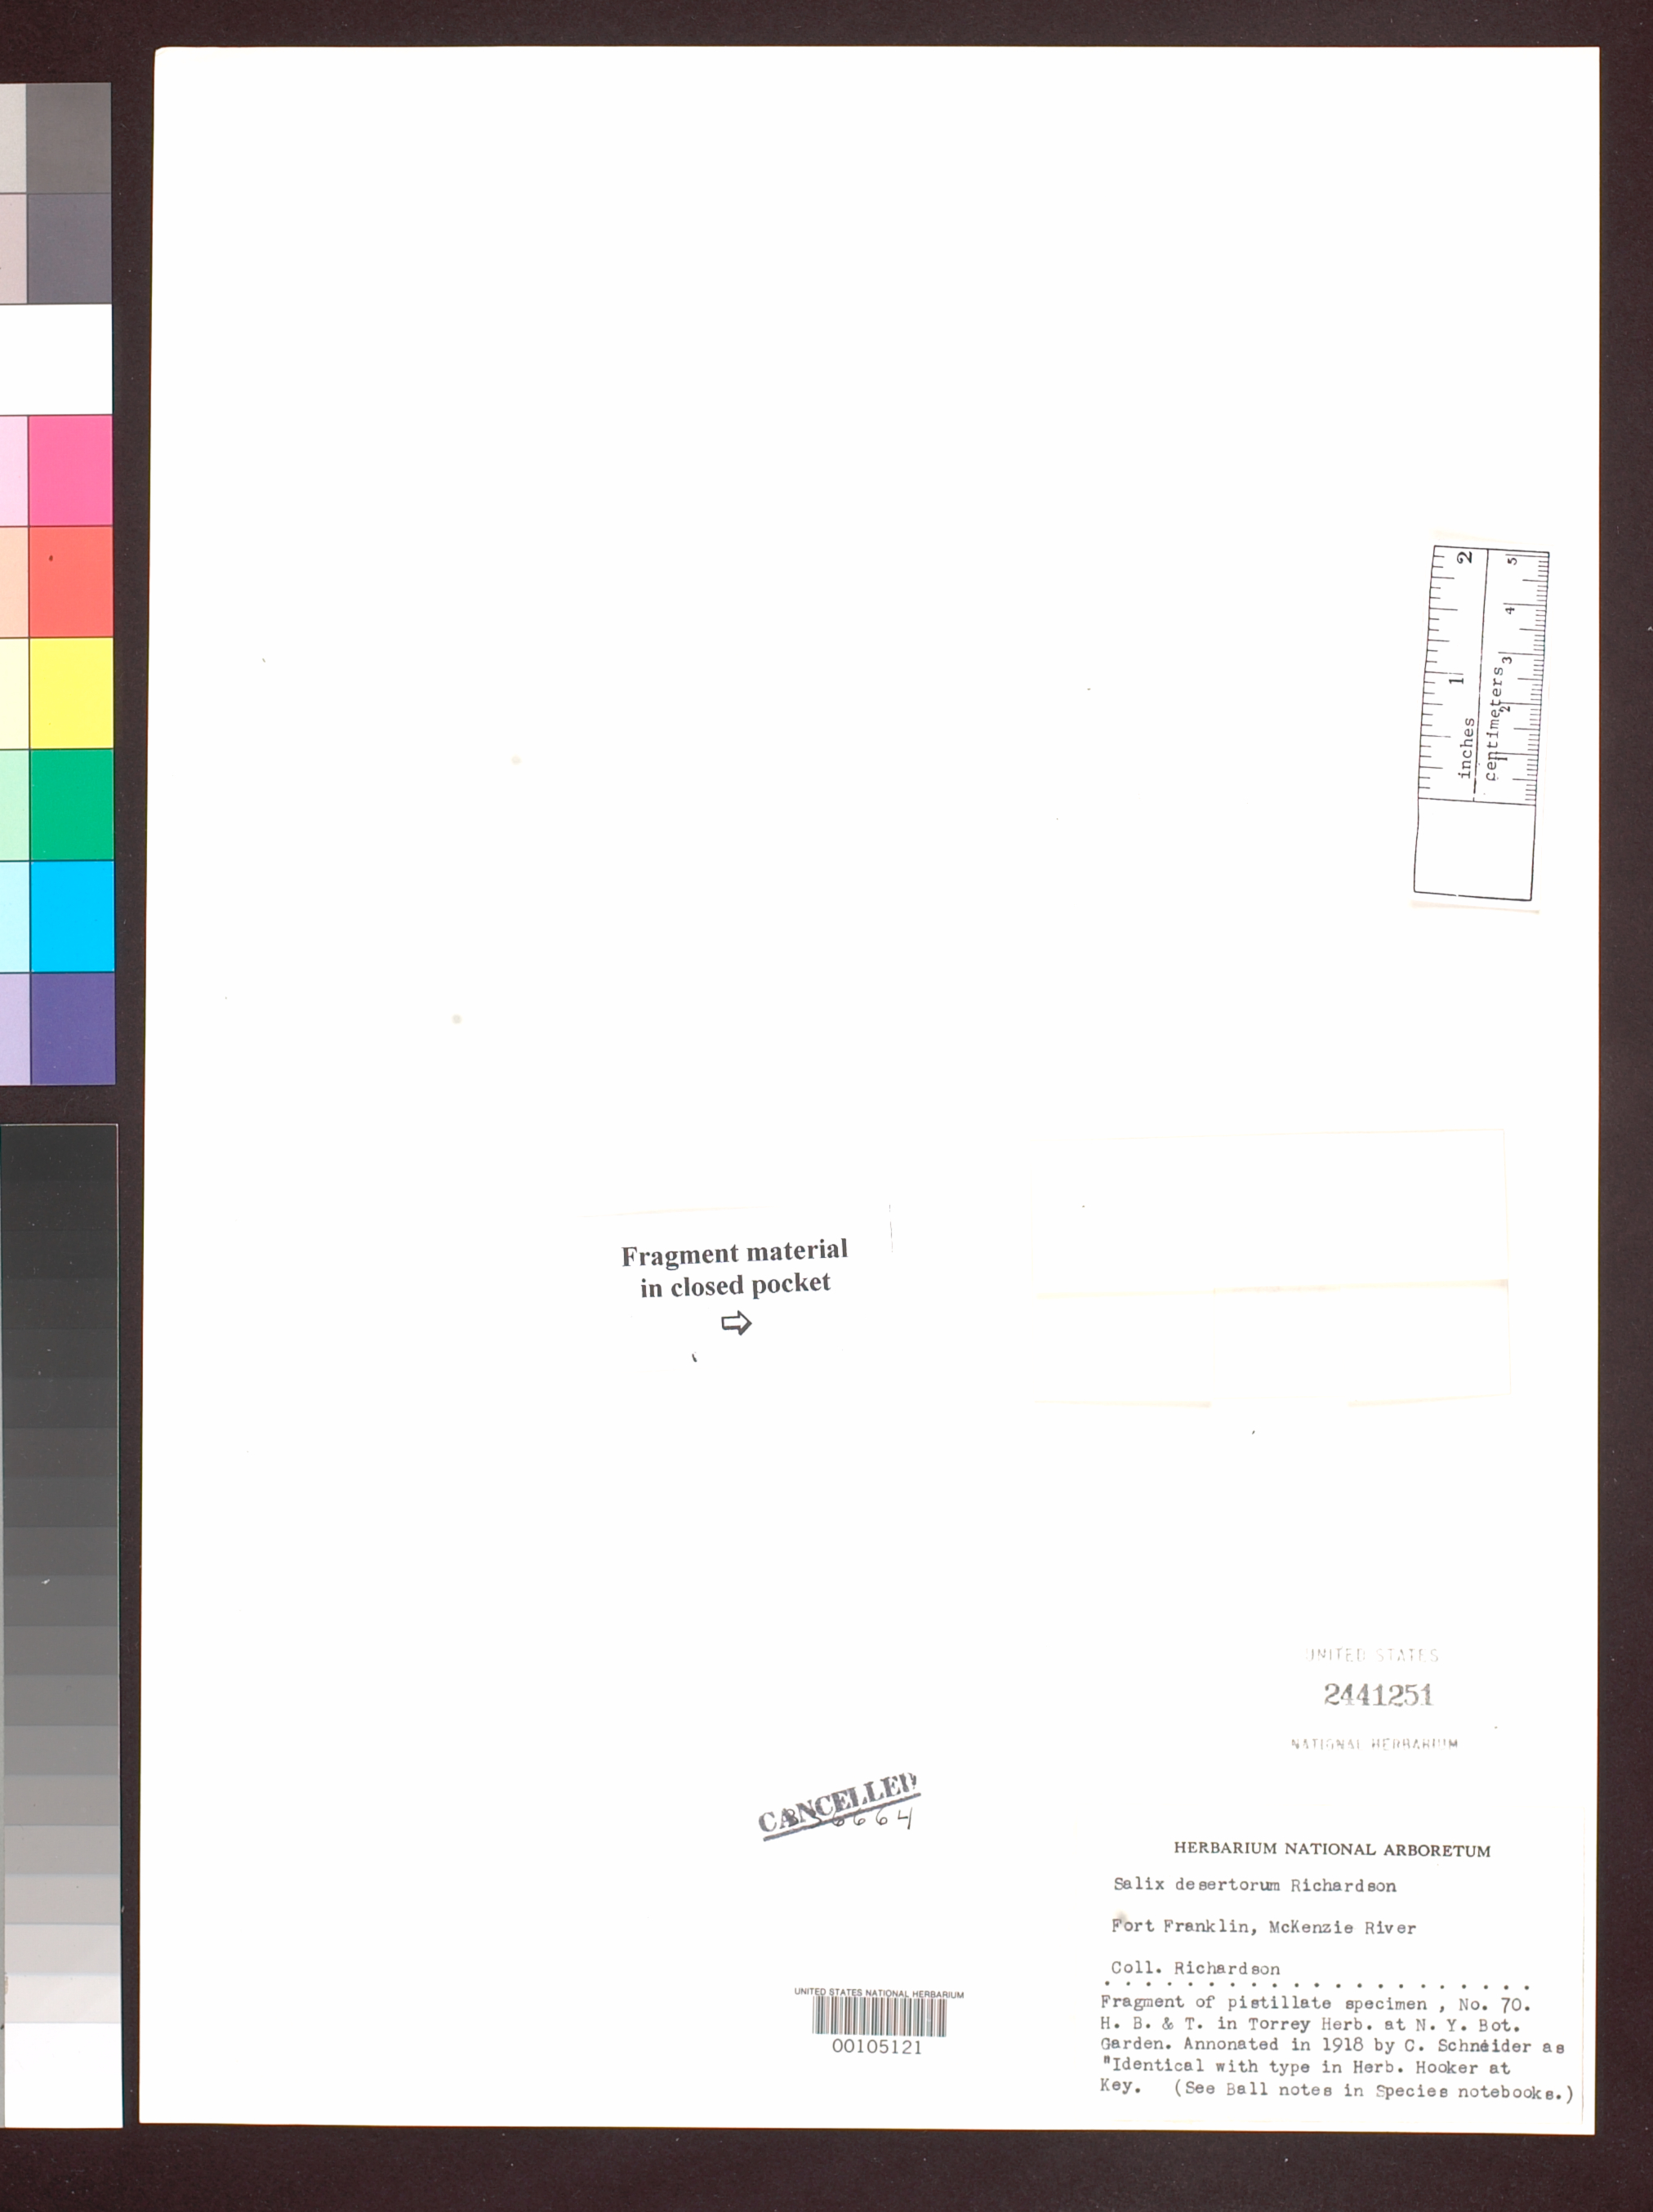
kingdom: Plantae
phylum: Tracheophyta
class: Magnoliopsida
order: Malpighiales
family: Salicaceae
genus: Salix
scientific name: Salix desertorum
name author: Richardson in Franklin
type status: Isolectotype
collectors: J. Richardson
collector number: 70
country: Canada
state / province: Northwest Territories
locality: Fort Franklin, McKenzie River.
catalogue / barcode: US 2441251